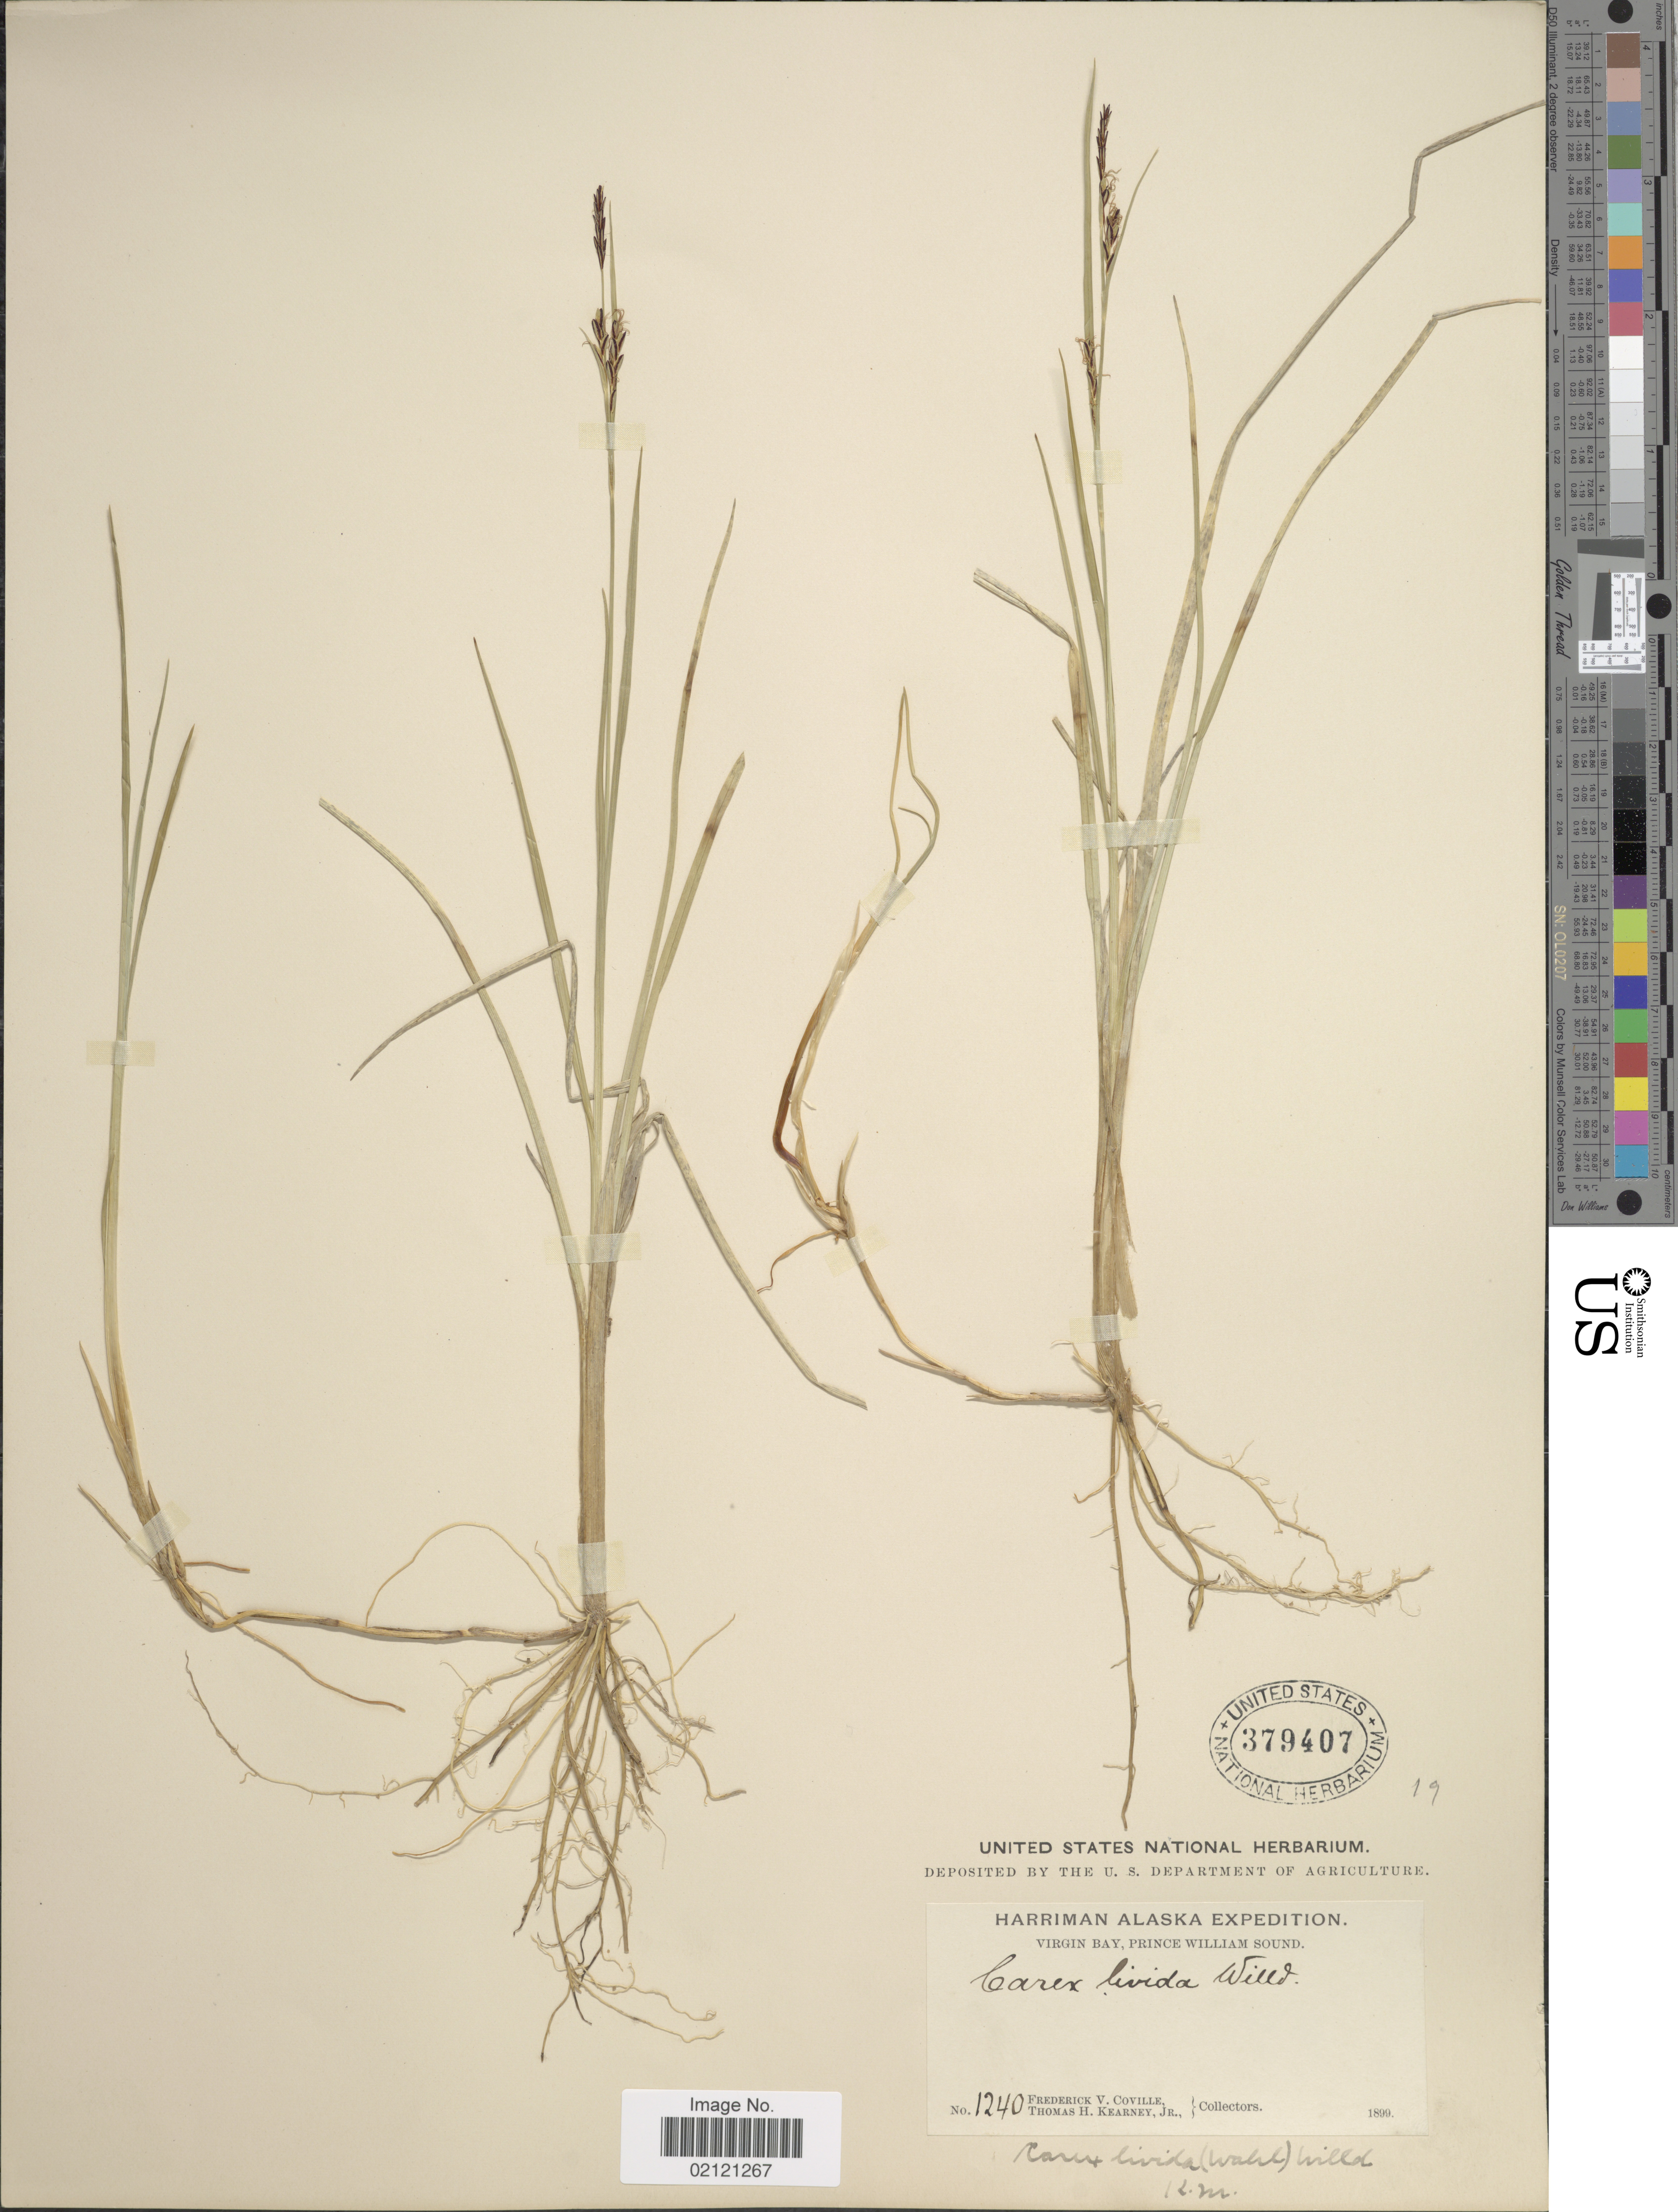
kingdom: Plantae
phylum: Tracheophyta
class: Liliopsida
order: Poales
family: Cyperaceae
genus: Carex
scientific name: Carex livida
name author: (Wahlenb.) Willd.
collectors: F. V. Coville & T. H. Kearney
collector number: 1240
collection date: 1899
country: United States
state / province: Alaska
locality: Virgin Bay, Prince William Sound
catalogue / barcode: US 379407